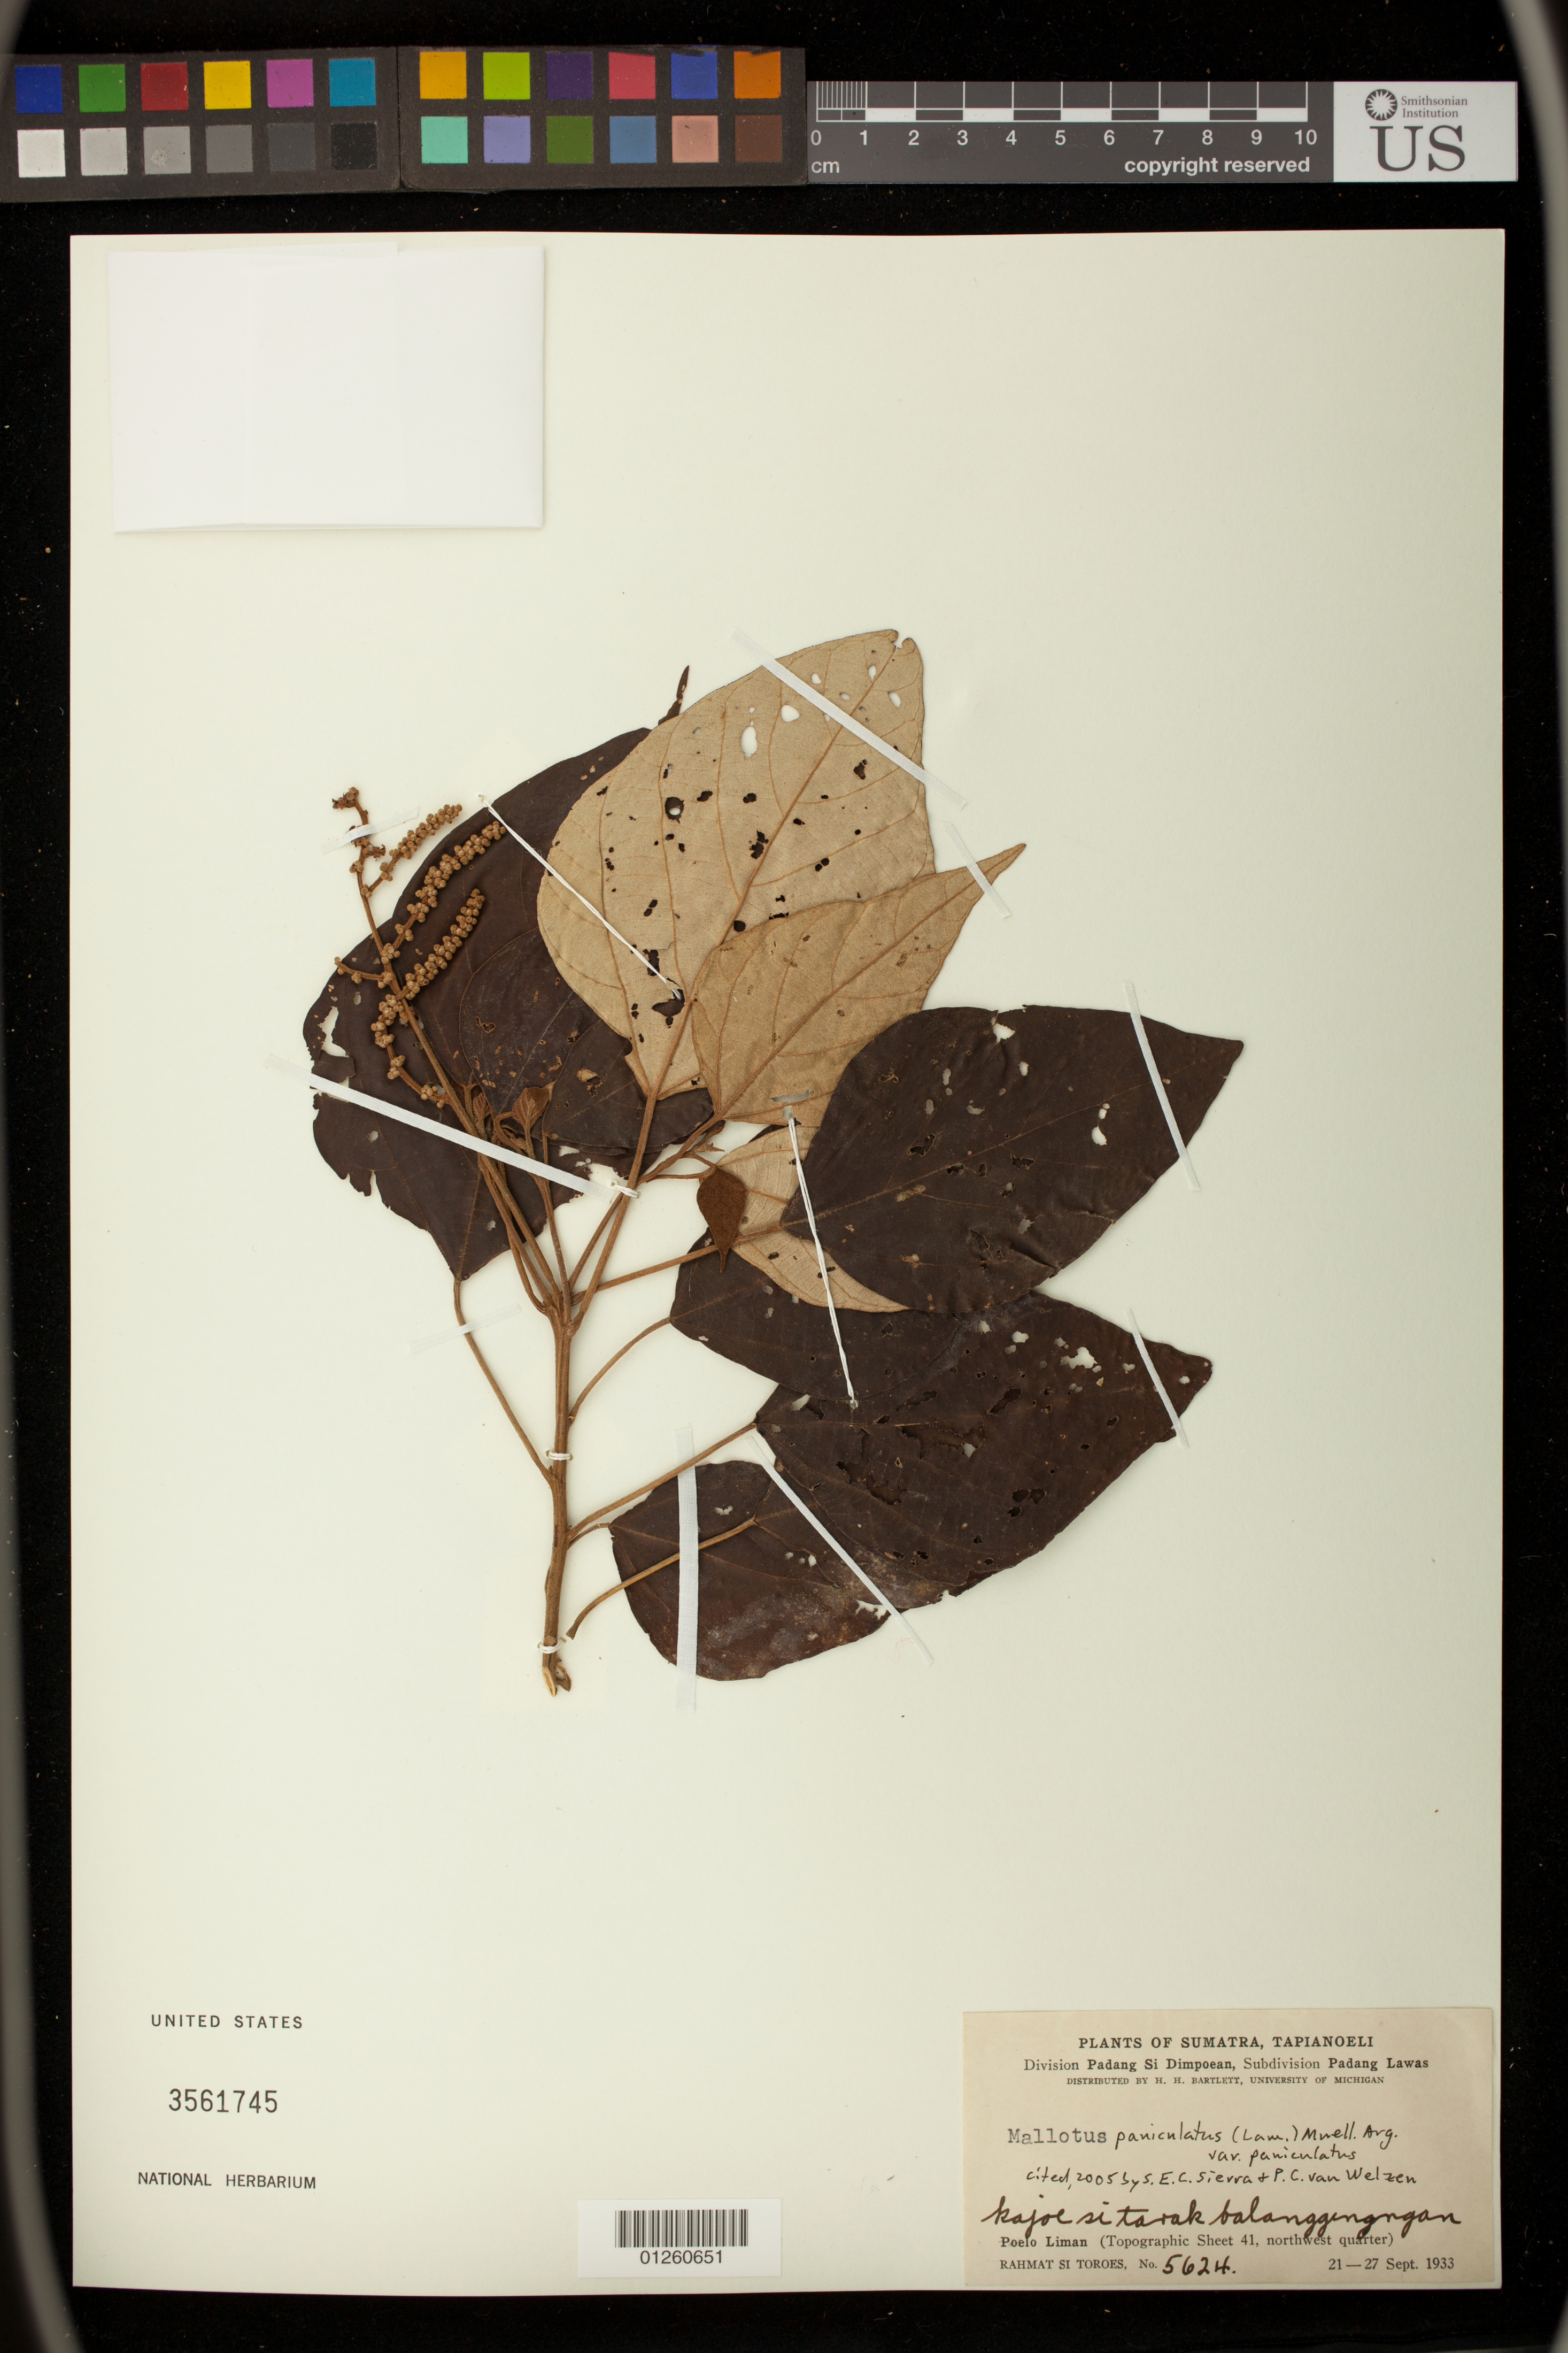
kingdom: Plantae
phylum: Tracheophyta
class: Magnoliopsida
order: Malpighiales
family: Euphorbiaceae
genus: Mallotus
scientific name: Mallotus paniculatus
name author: (Lam.) Müll. Arg.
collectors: Rahmat Si Boeea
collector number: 5624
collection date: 1933-09-21/1933-09-27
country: Indonesia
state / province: Sumatra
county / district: Sumatera Utara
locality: Tapianoeli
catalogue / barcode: US 3561745